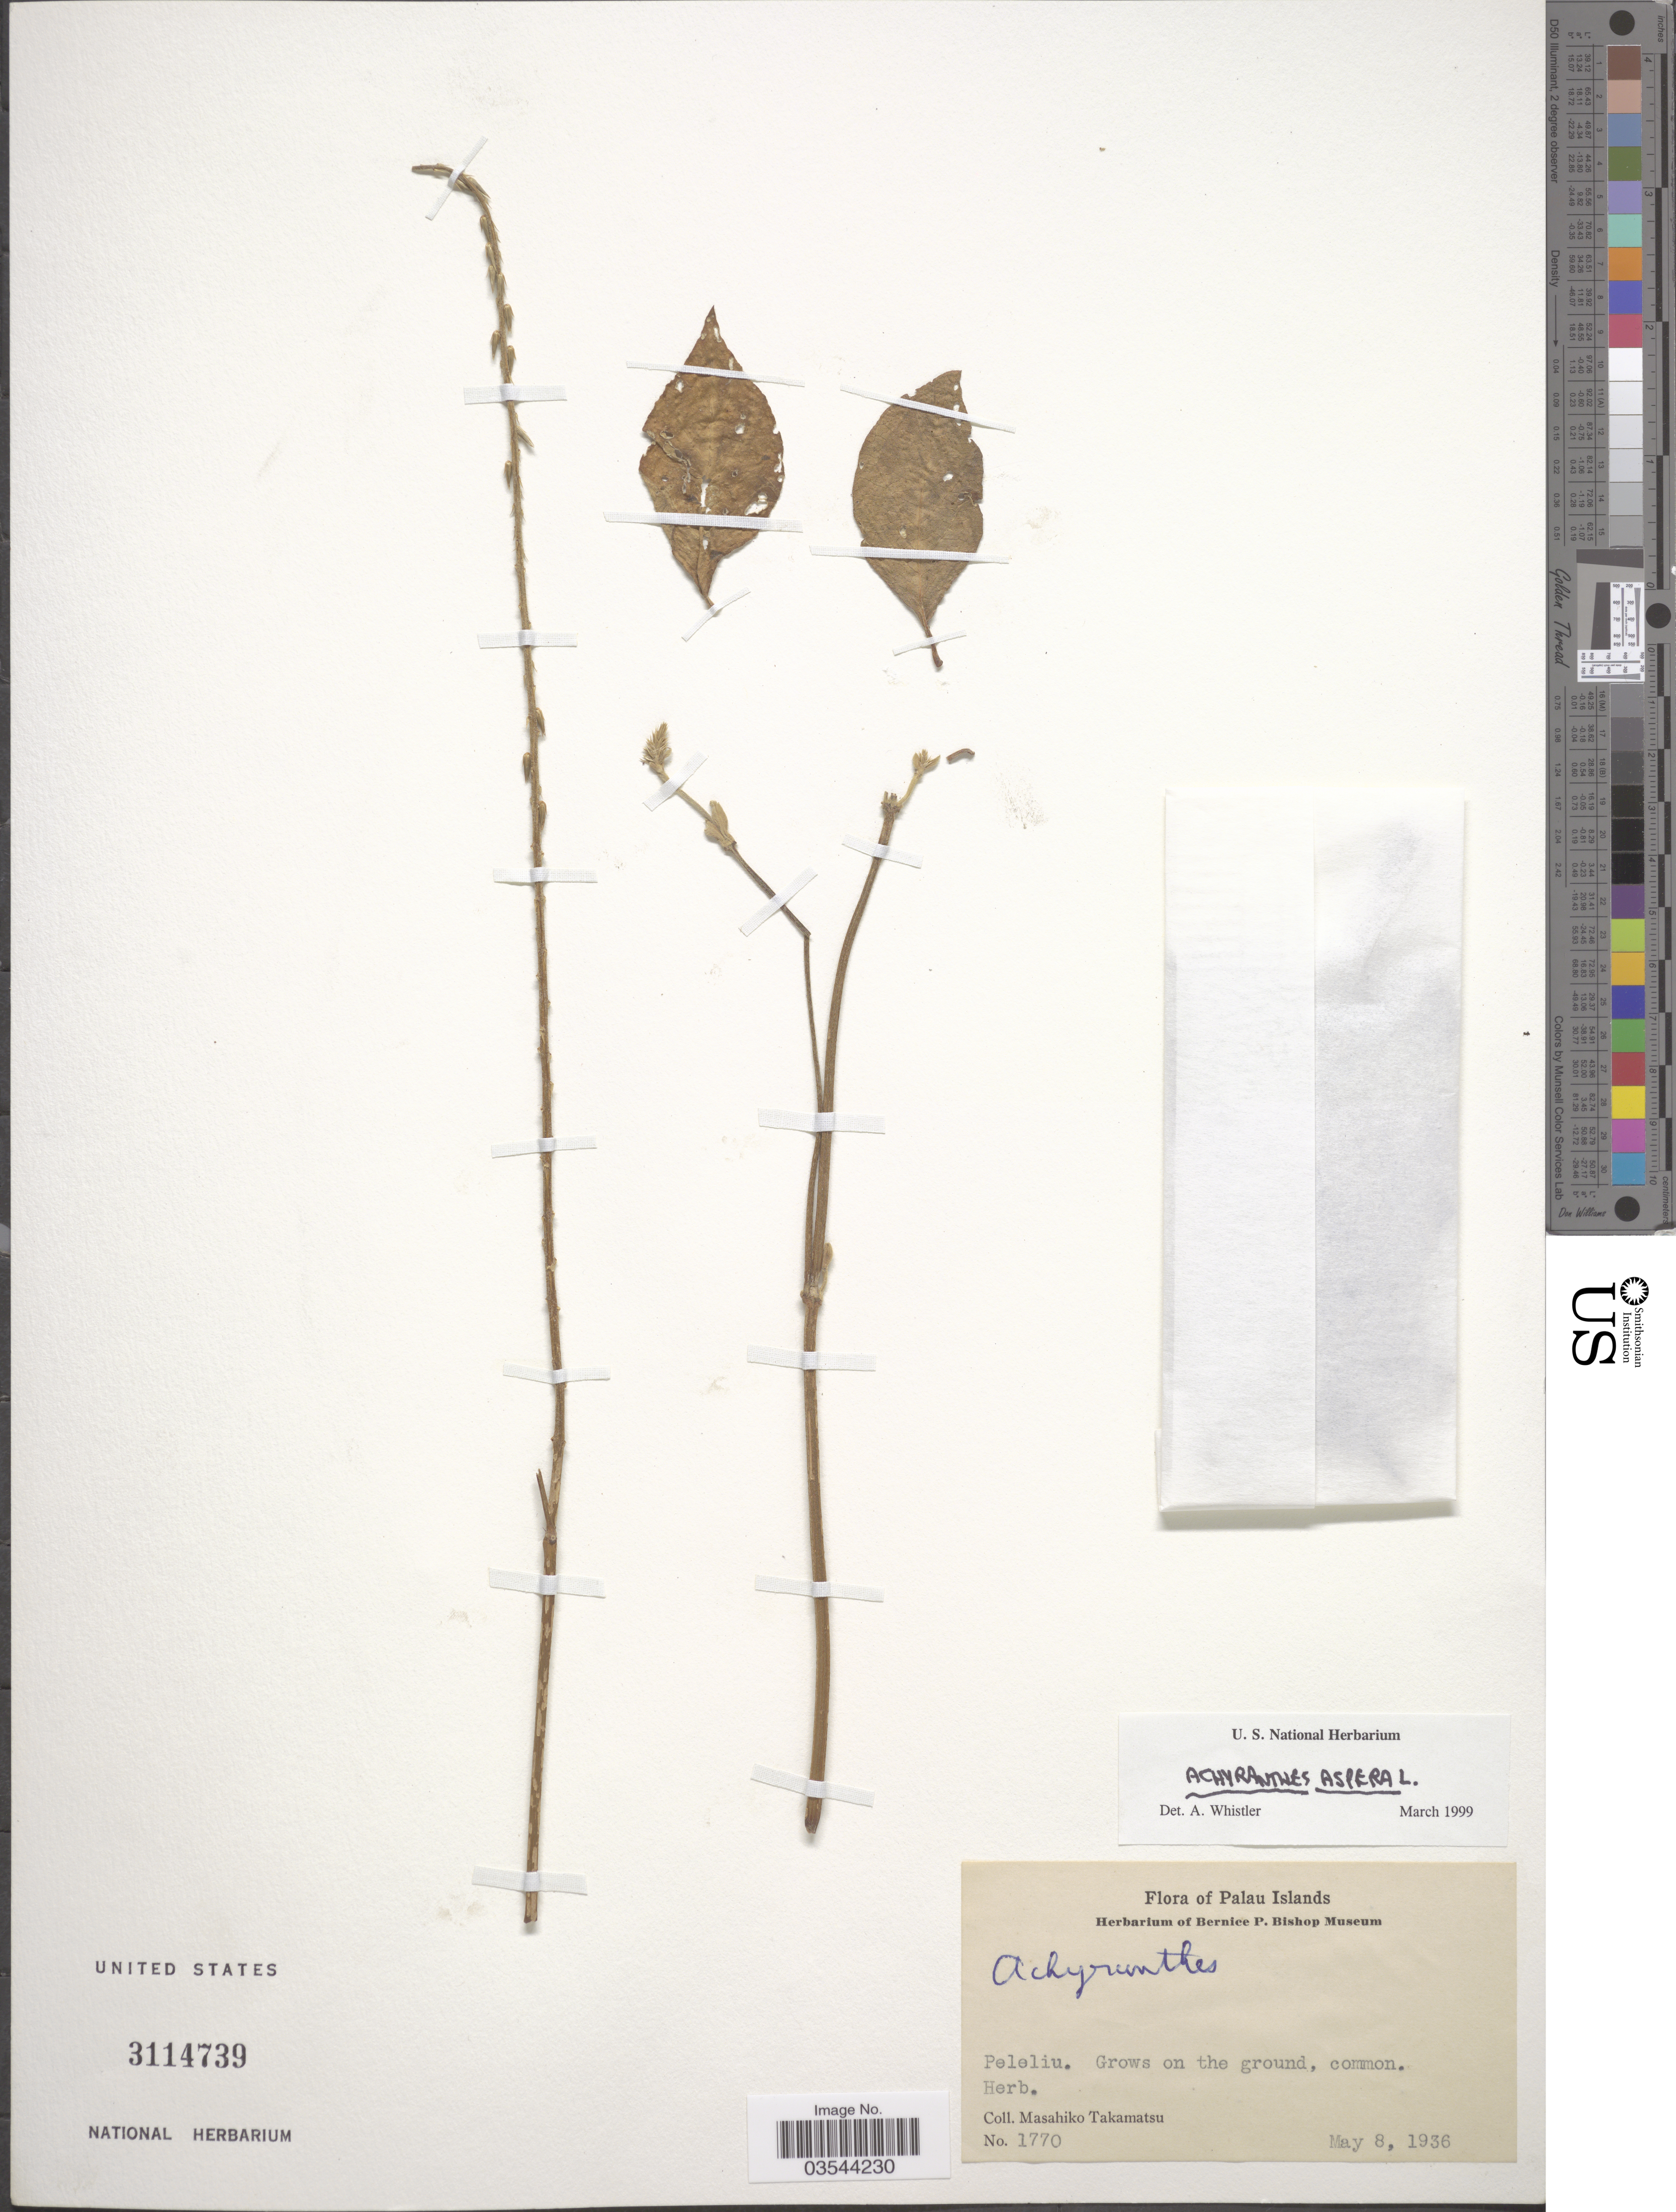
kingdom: Plantae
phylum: Tracheophyta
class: Magnoliopsida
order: Caryophyllales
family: Amaranthaceae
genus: Achyranthes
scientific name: Achyranthes aspera var. pubescens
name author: (Moq.) M. Gómez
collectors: M. Takamatsu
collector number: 1770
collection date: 1936-05-08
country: Palau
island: Beliliou [Peleliu]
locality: Palau Islands. Peleliu.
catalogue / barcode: US 3114739